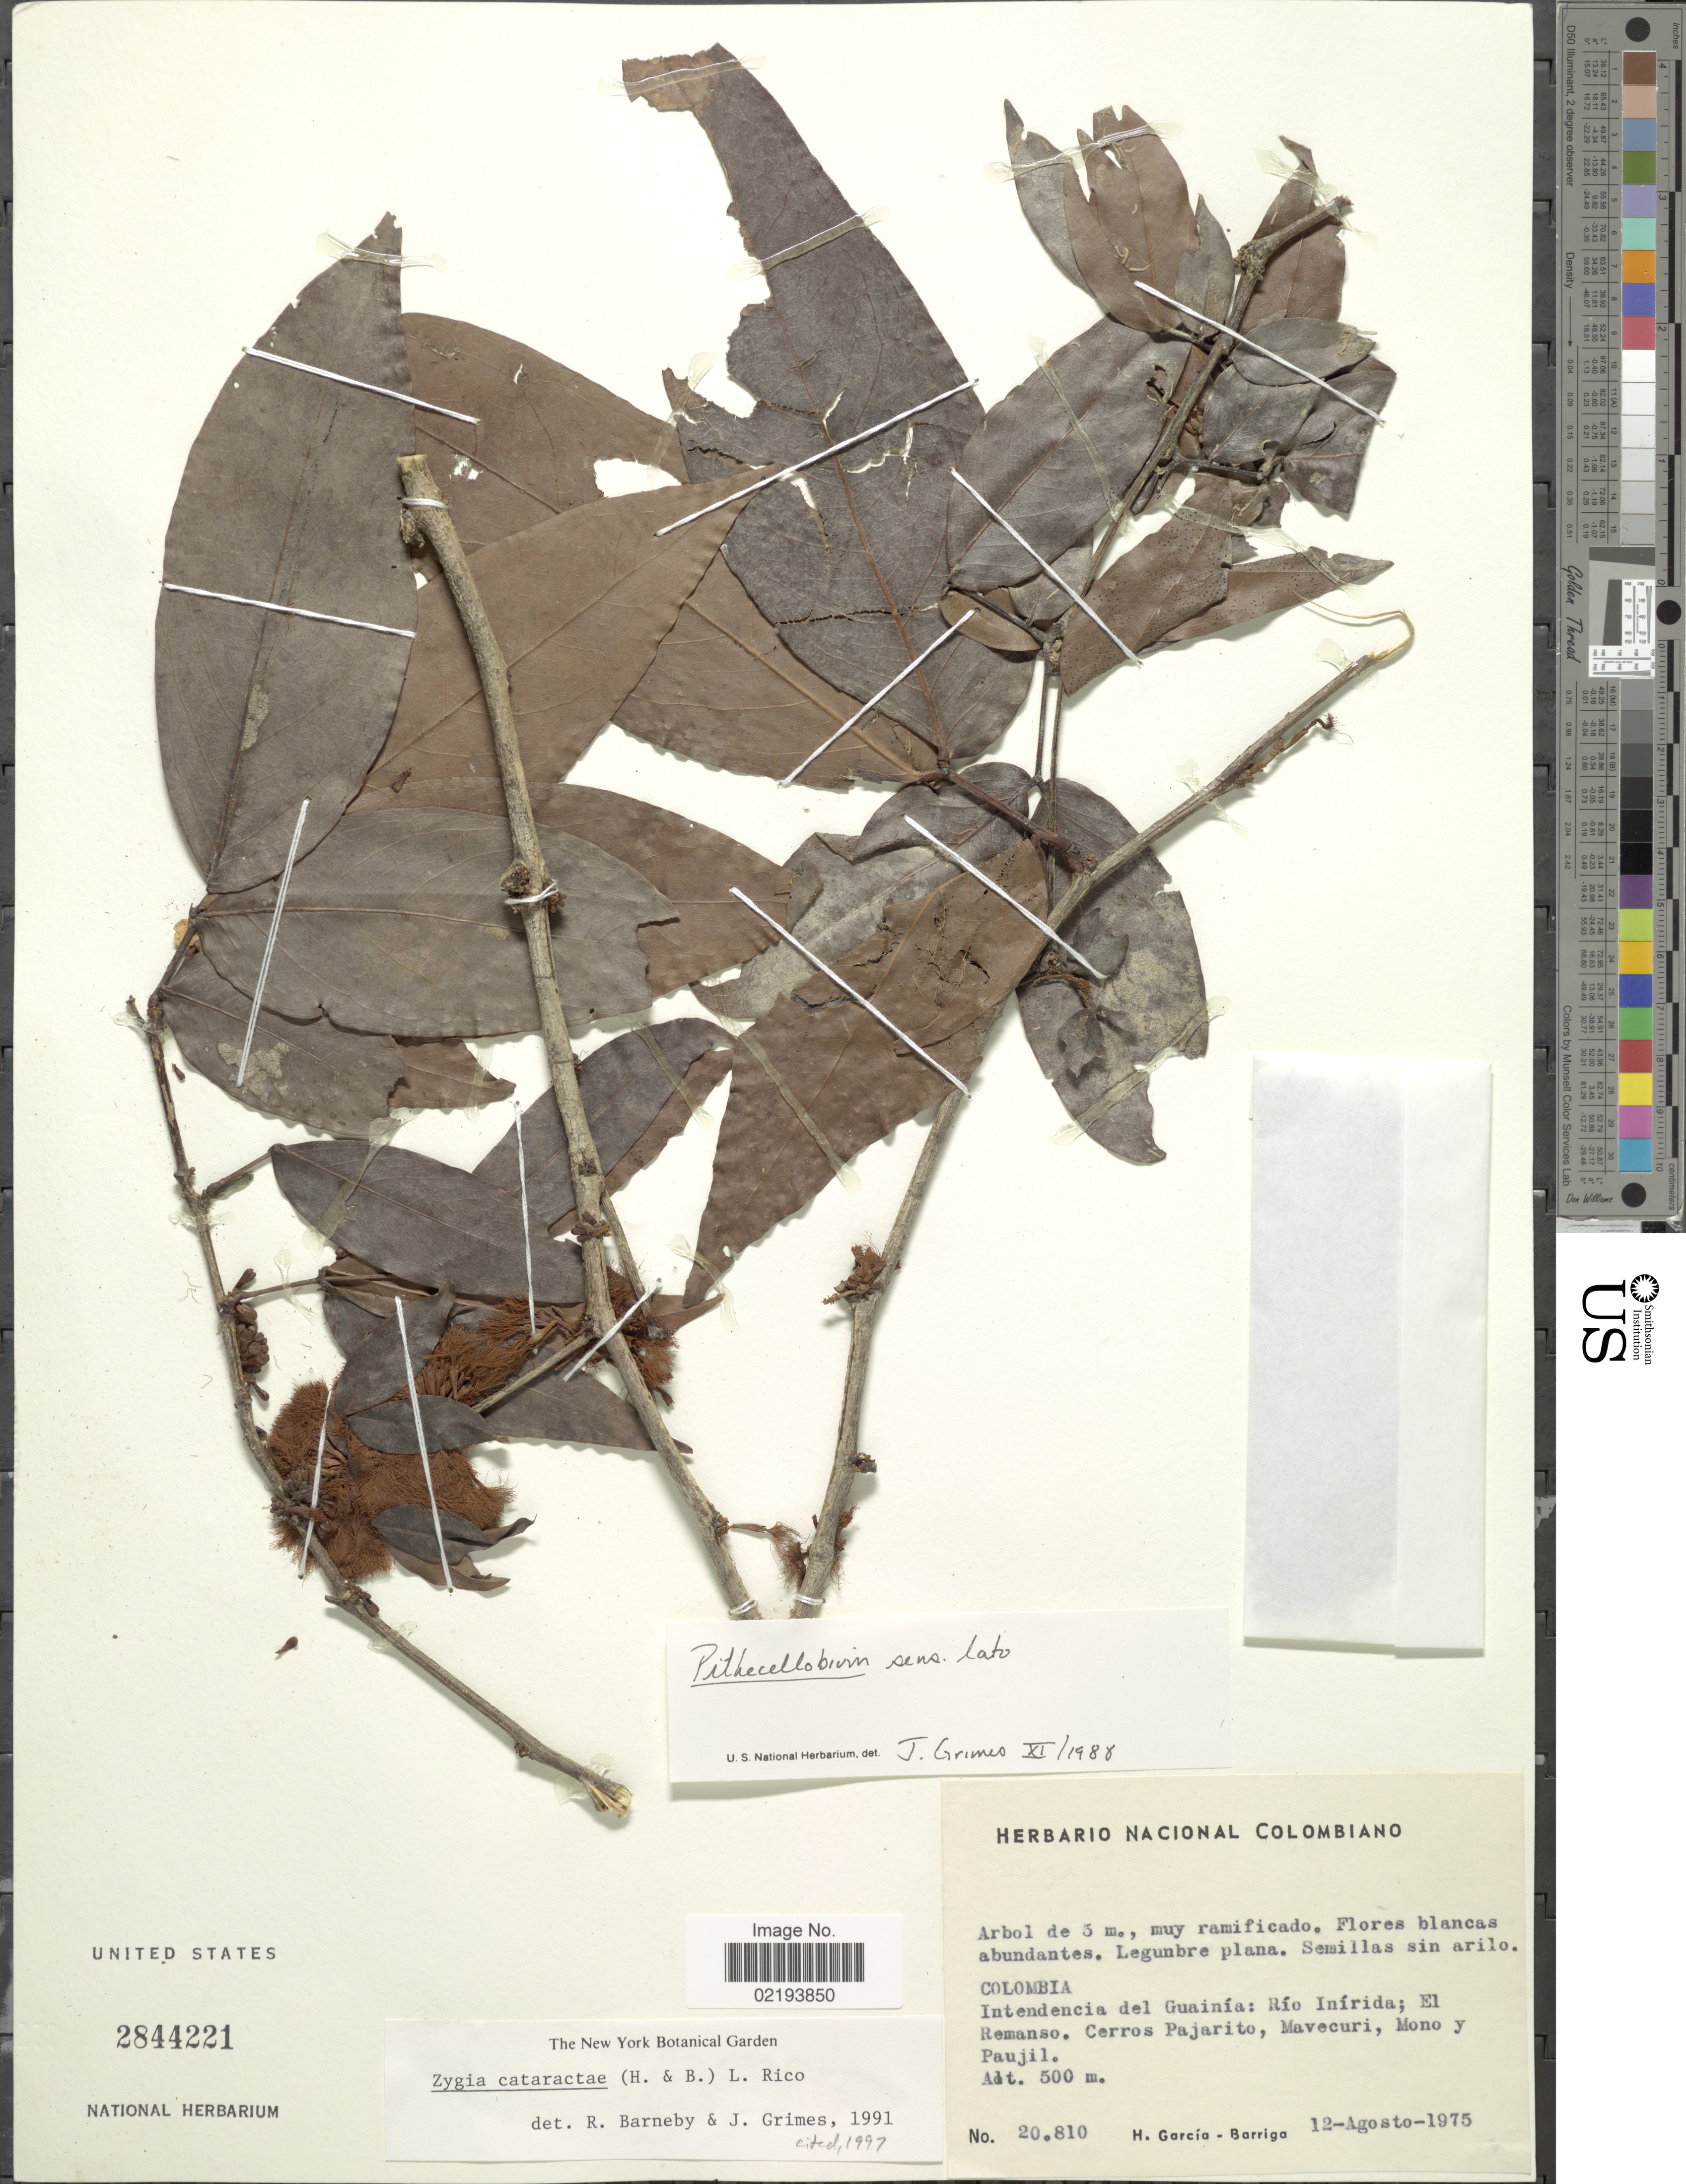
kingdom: Plantae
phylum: Tracheophyta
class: Magnoliopsida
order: Fabales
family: Fabaceae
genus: Zygia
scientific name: Zygia cataractae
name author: (Kunth) L. Rico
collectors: H. García Barriga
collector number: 20810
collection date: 1975-08-12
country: Colombia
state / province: Guainía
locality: Intendencia del Guainía: Río Inírida; El Remanso. Cerros Pajarito, Mavecuri, Mono y Paujil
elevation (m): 500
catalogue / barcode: US 2844221